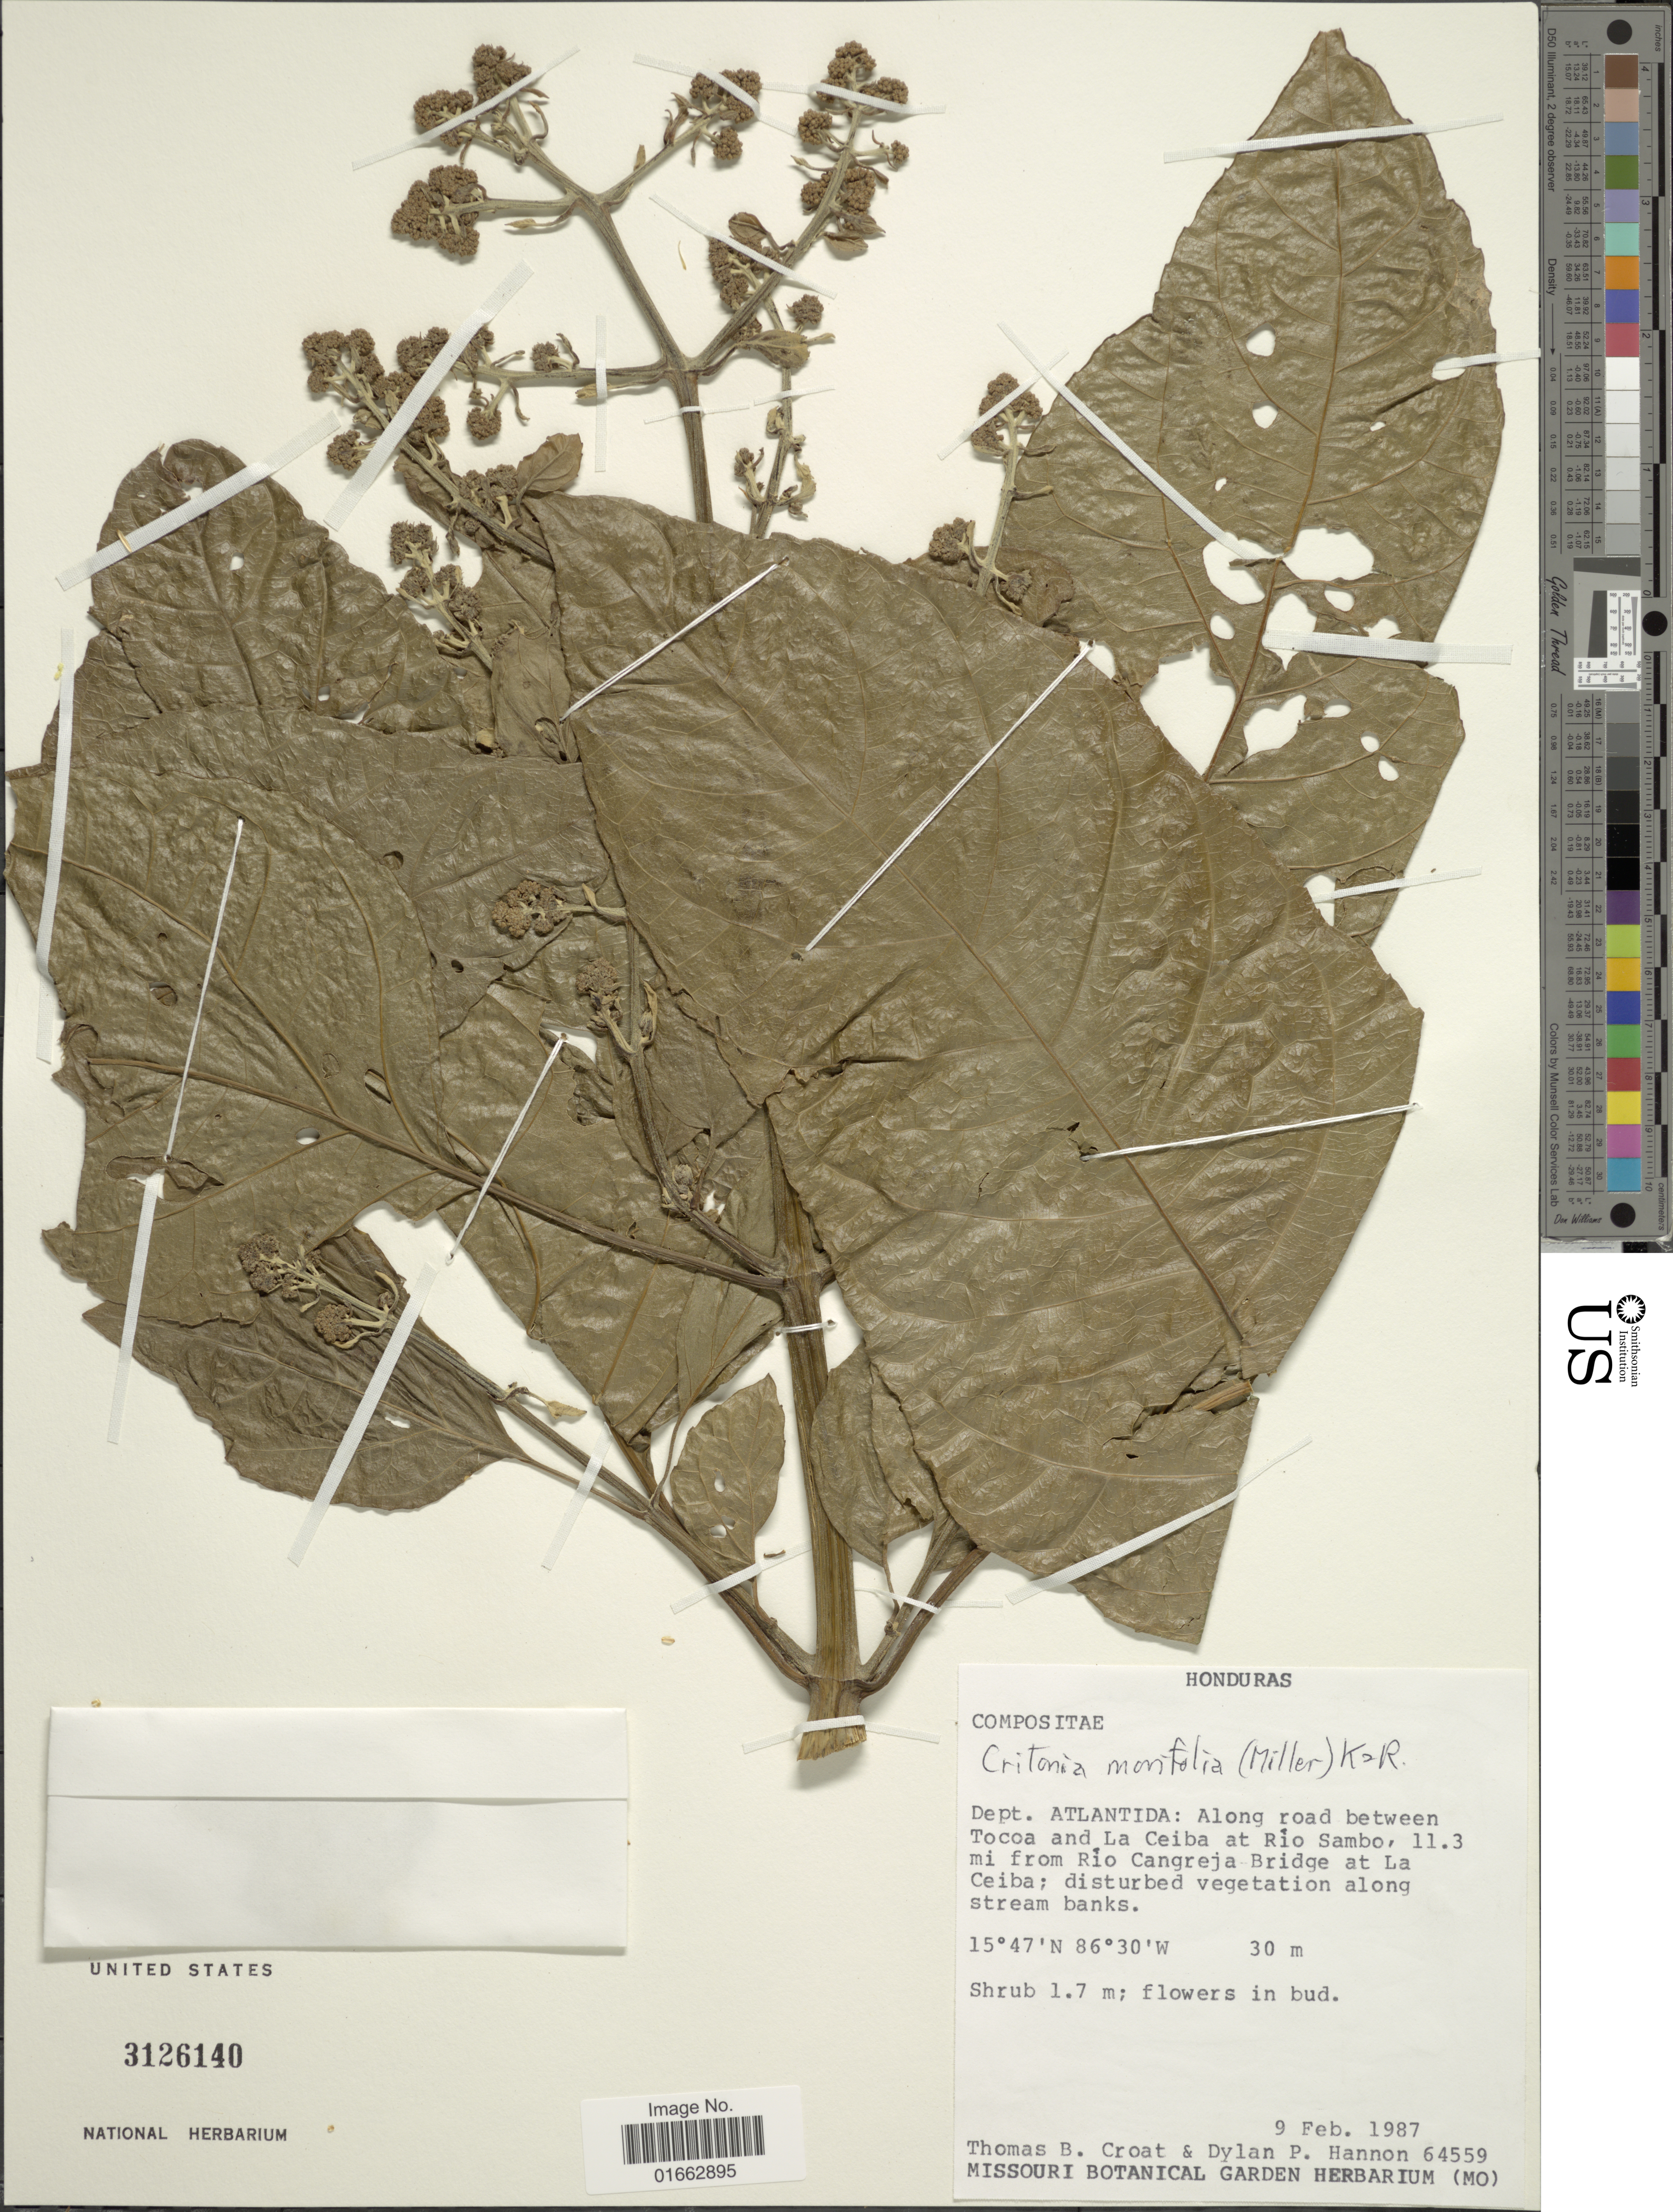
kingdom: Plantae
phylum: Tracheophyta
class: Magnoliopsida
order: Asterales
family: Asteraceae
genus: Critonia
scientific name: Critonia morifolia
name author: (Mill.) R.M. King & H. Rob.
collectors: T. B. Croat & D. Hannon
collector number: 64559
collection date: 1987-02-09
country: Honduras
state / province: Atlántida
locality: Along road between Tocoa and La Ceiba at Río Sambo, 11.3 mi from Río Cangreja Bridge at La Ceiba, disturbed vegetation along stream banks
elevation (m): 30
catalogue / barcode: US 3126140